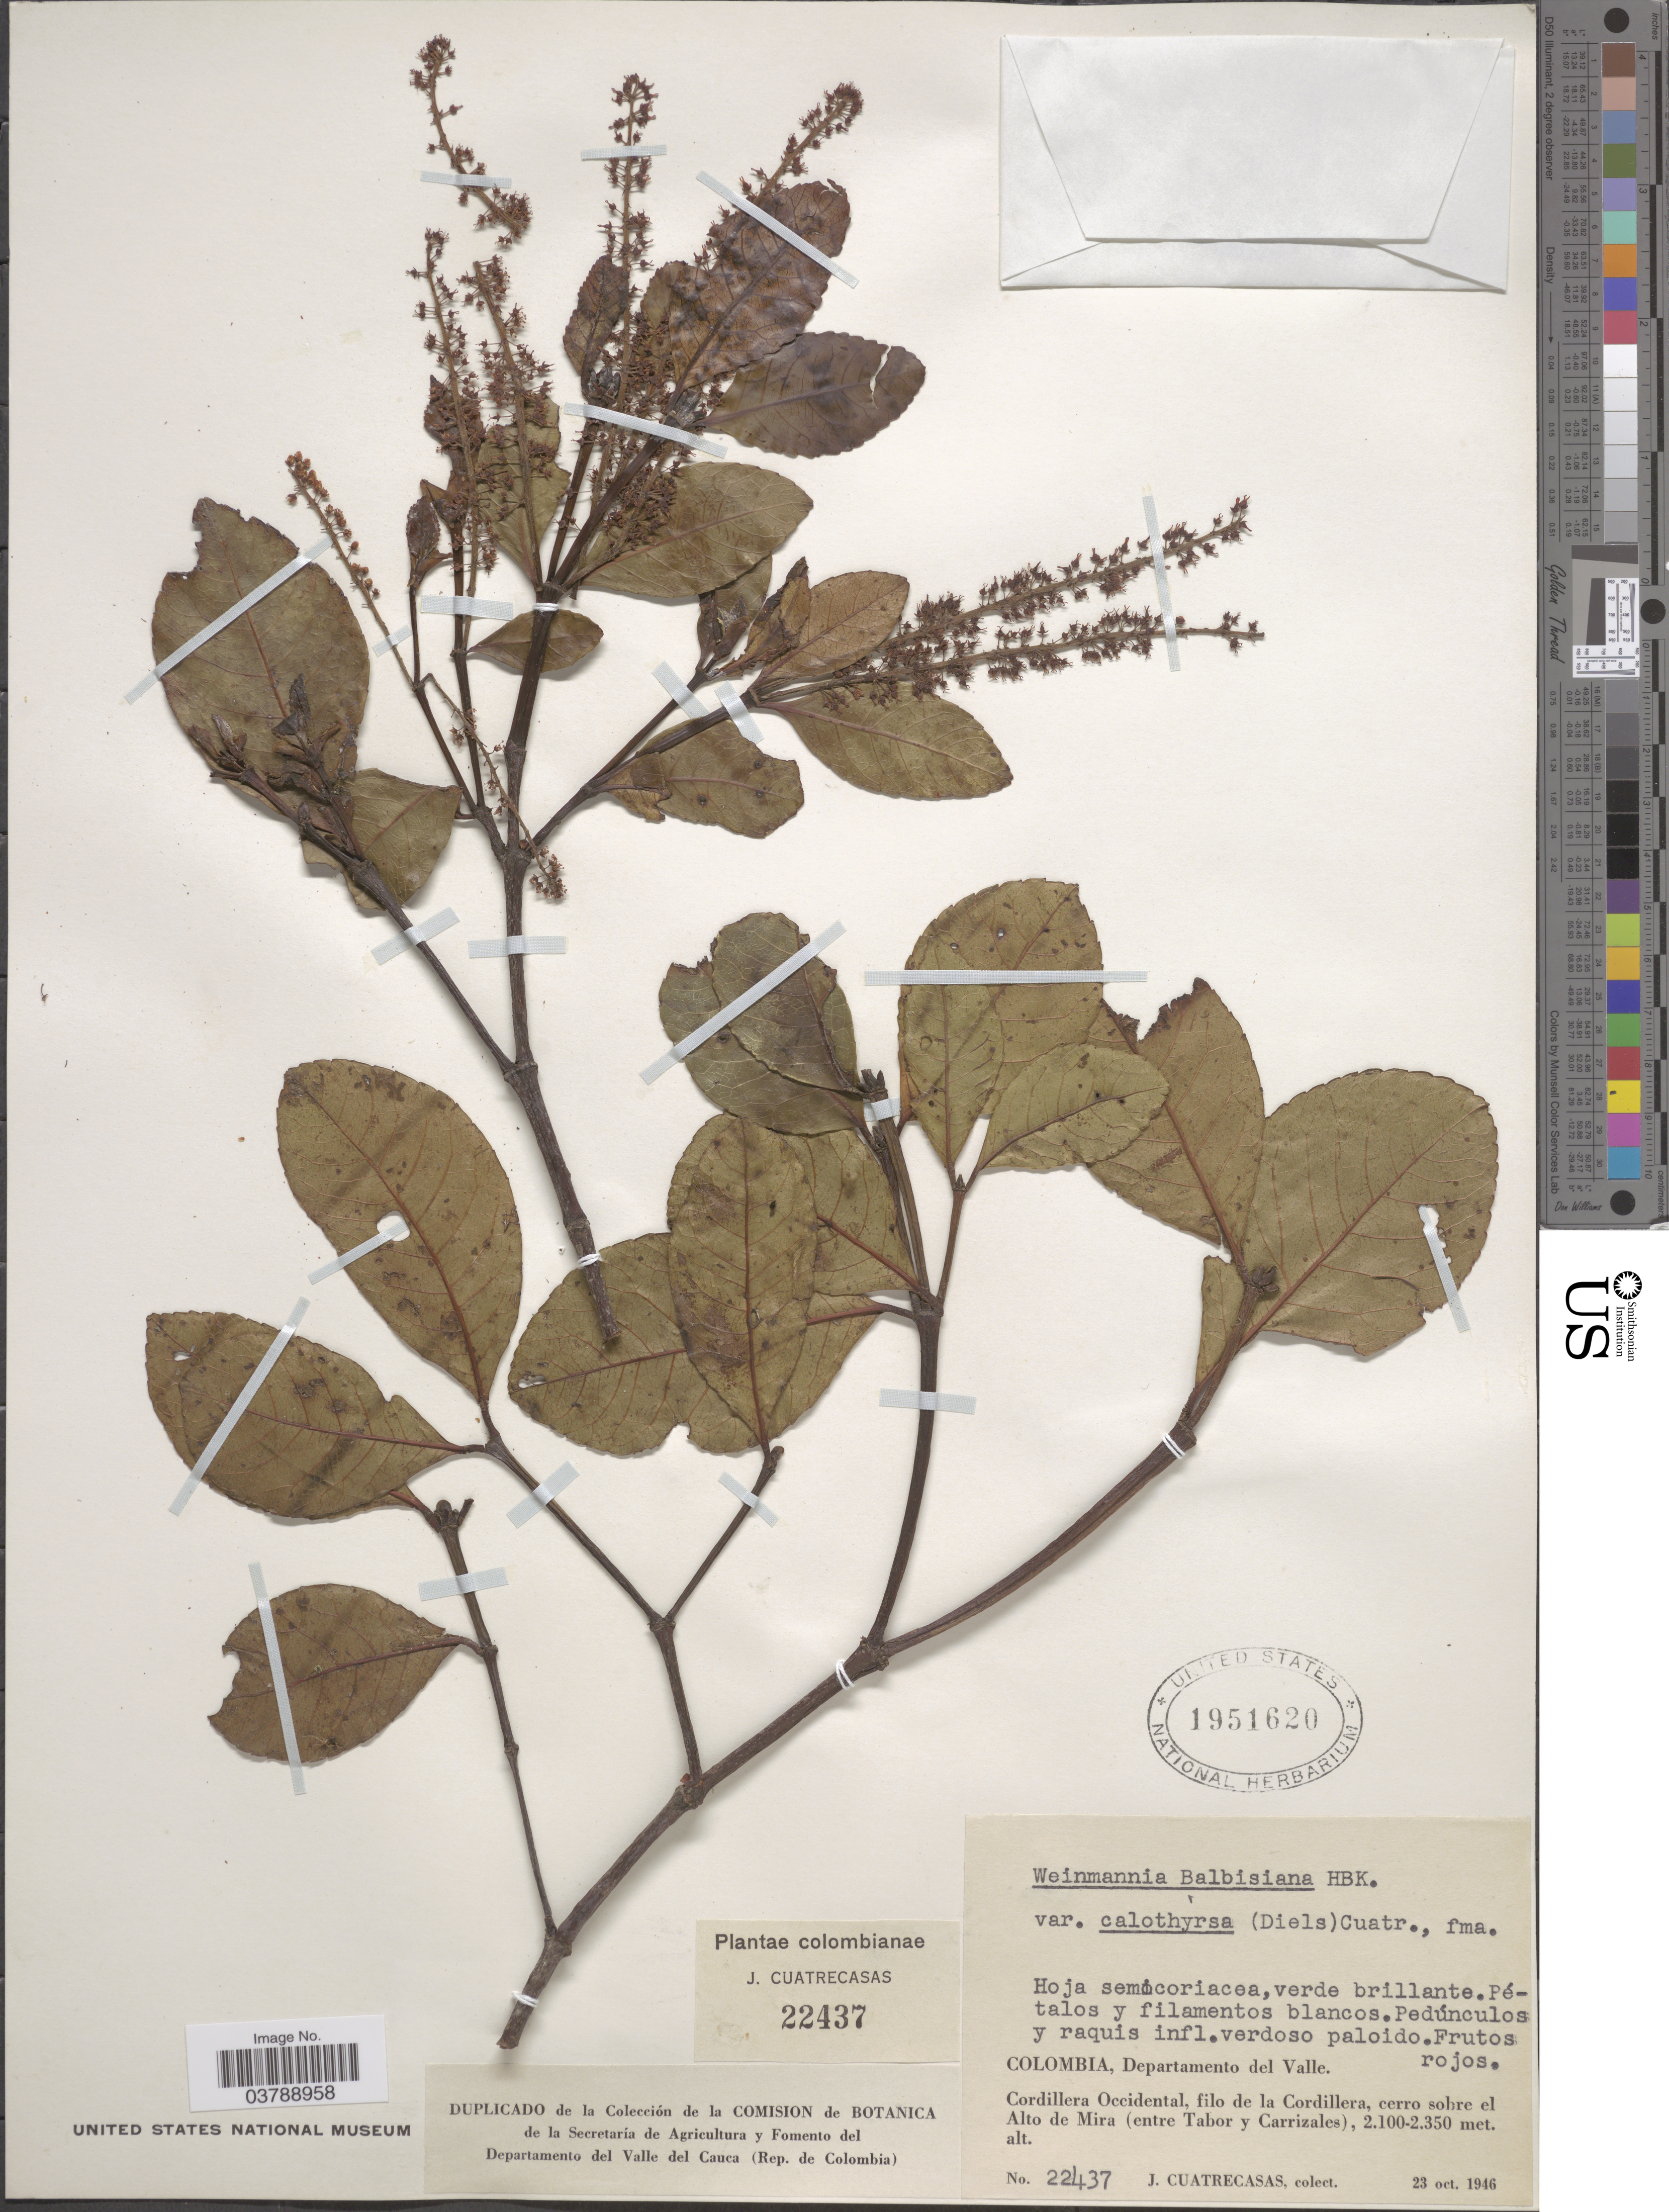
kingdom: Plantae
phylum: Tracheophyta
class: Magnoliopsida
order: Oxalidales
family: Cunoniaceae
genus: Weinmannia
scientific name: Weinmannia calothyrsa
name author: Diels in Urb.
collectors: J. Cuatrecasas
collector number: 22437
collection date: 1946-10-23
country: Colombia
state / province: Valle del Cauca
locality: Departamento del Valle. Cordillera Occidental, filo de la Cordillera, cerro sobre el Alto de Mira (entre Tabor y Carrizales).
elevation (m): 2100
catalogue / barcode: US 1951620